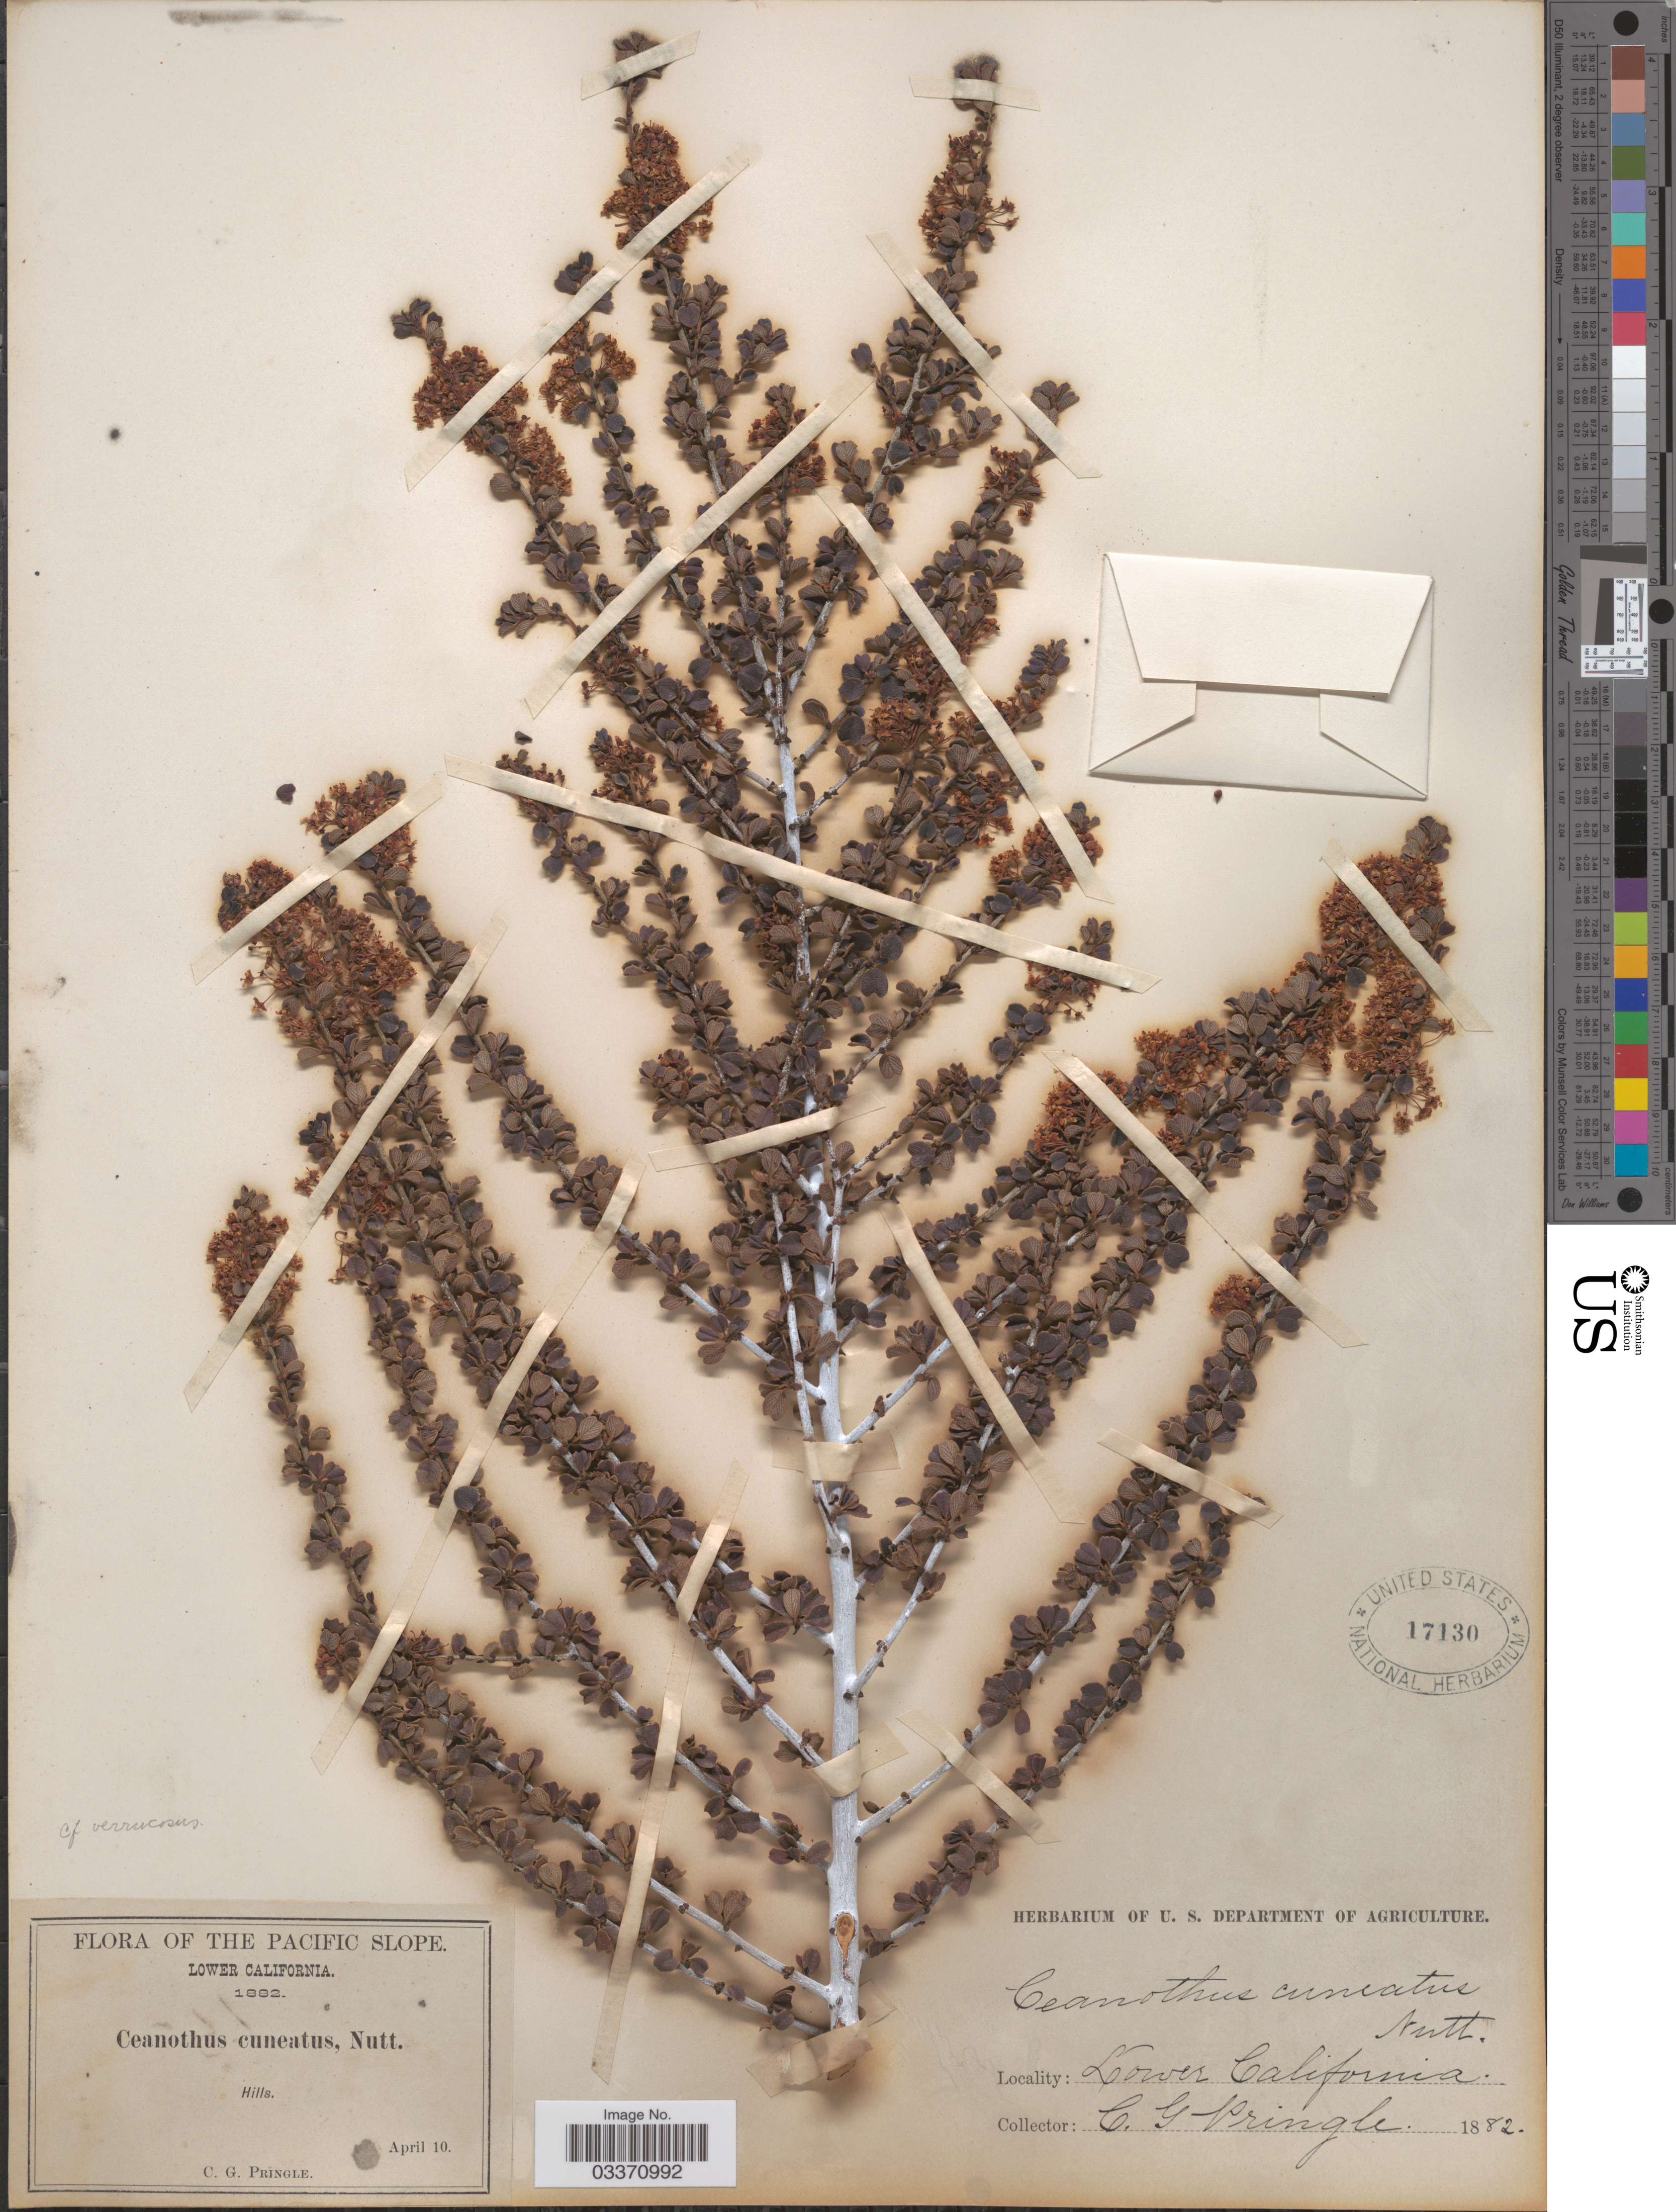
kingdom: Plantae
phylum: Tracheophyta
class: Magnoliopsida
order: Rosales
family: Rhamnaceae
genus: Ceanothus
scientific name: Ceanothus verrucosus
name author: Nutt.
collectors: C. G. Pringle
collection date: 1882-04-10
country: Mexico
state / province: Baja California Norte / Baja California Sur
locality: The Pacific Slope. Lower California. Hills.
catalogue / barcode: US 17130